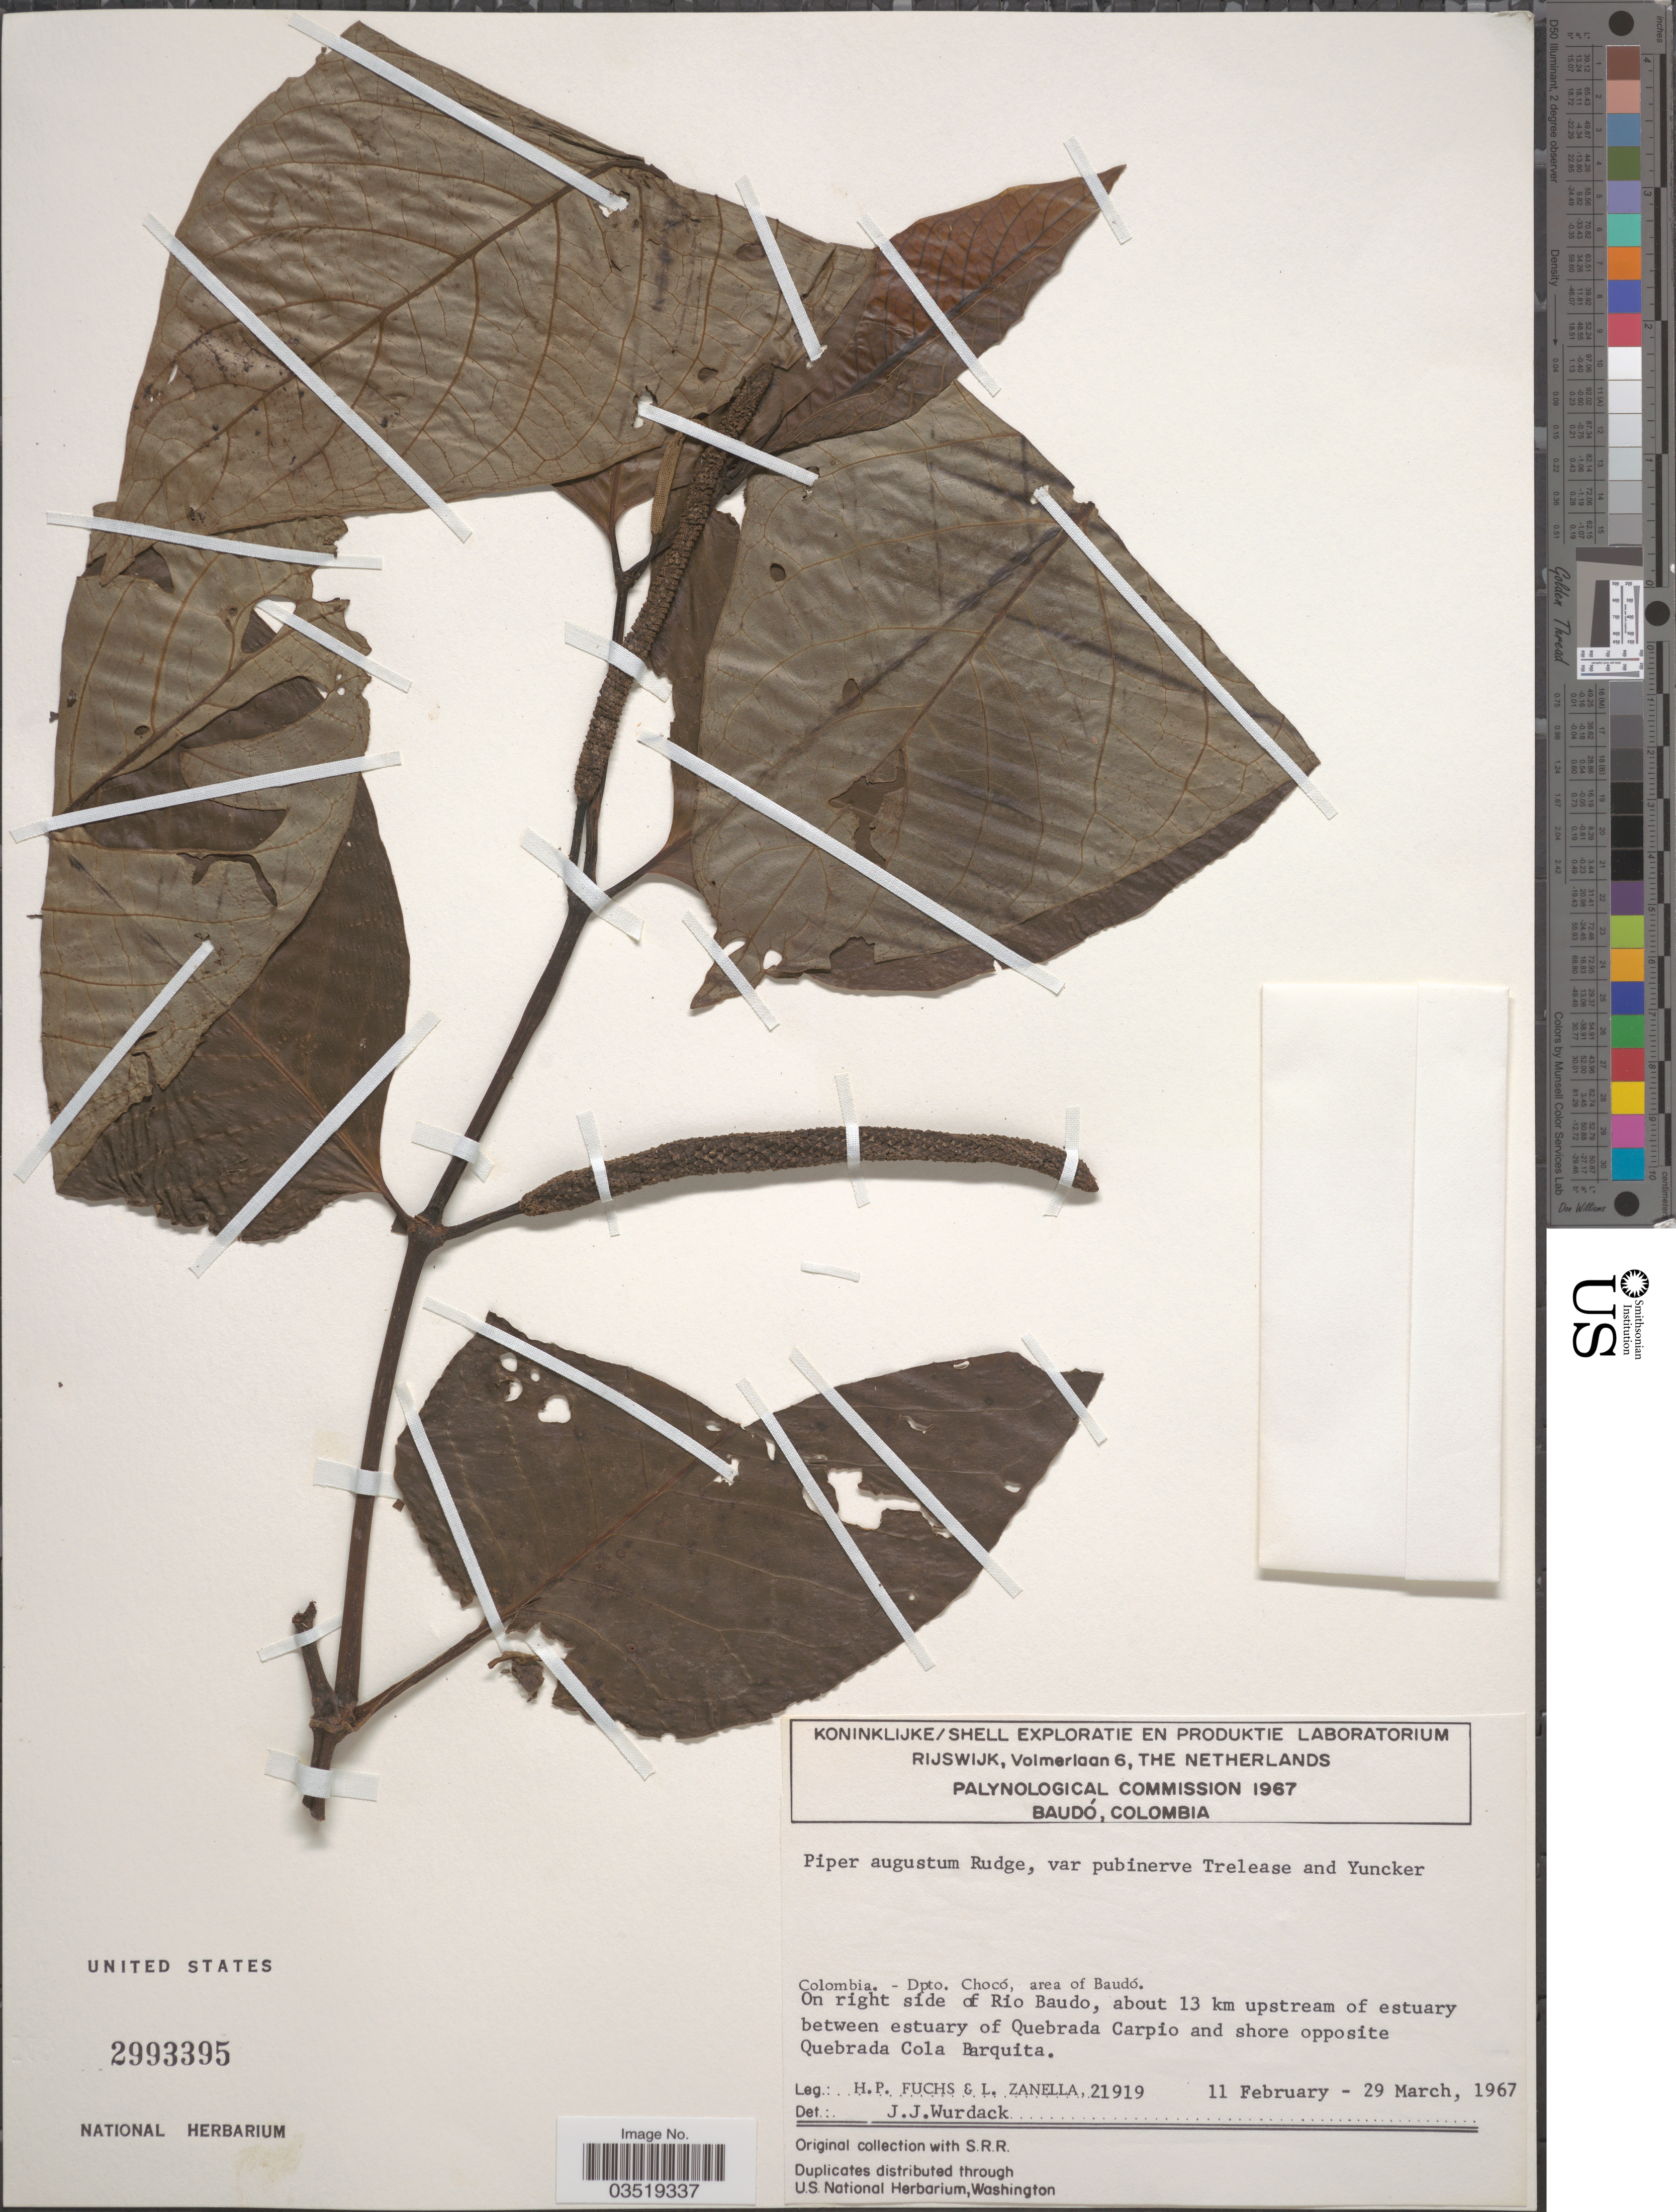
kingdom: Plantae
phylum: Tracheophyta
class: Magnoliopsida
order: Piperales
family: Piperaceae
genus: Piper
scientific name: Piper augustum var. augustum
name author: Rudge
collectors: H. P. Fuchs & L. Zanella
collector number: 21919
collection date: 1967-02-11/1967-03-29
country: Colombia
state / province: Chocó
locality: Dpto. Chocó, area of Baudó. On right side of Rio Baudo, about 13 km upstream of estuary between estuary of Quebrada Carpio and shore opposite Quebrada Cola Barquita.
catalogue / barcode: US 2993395